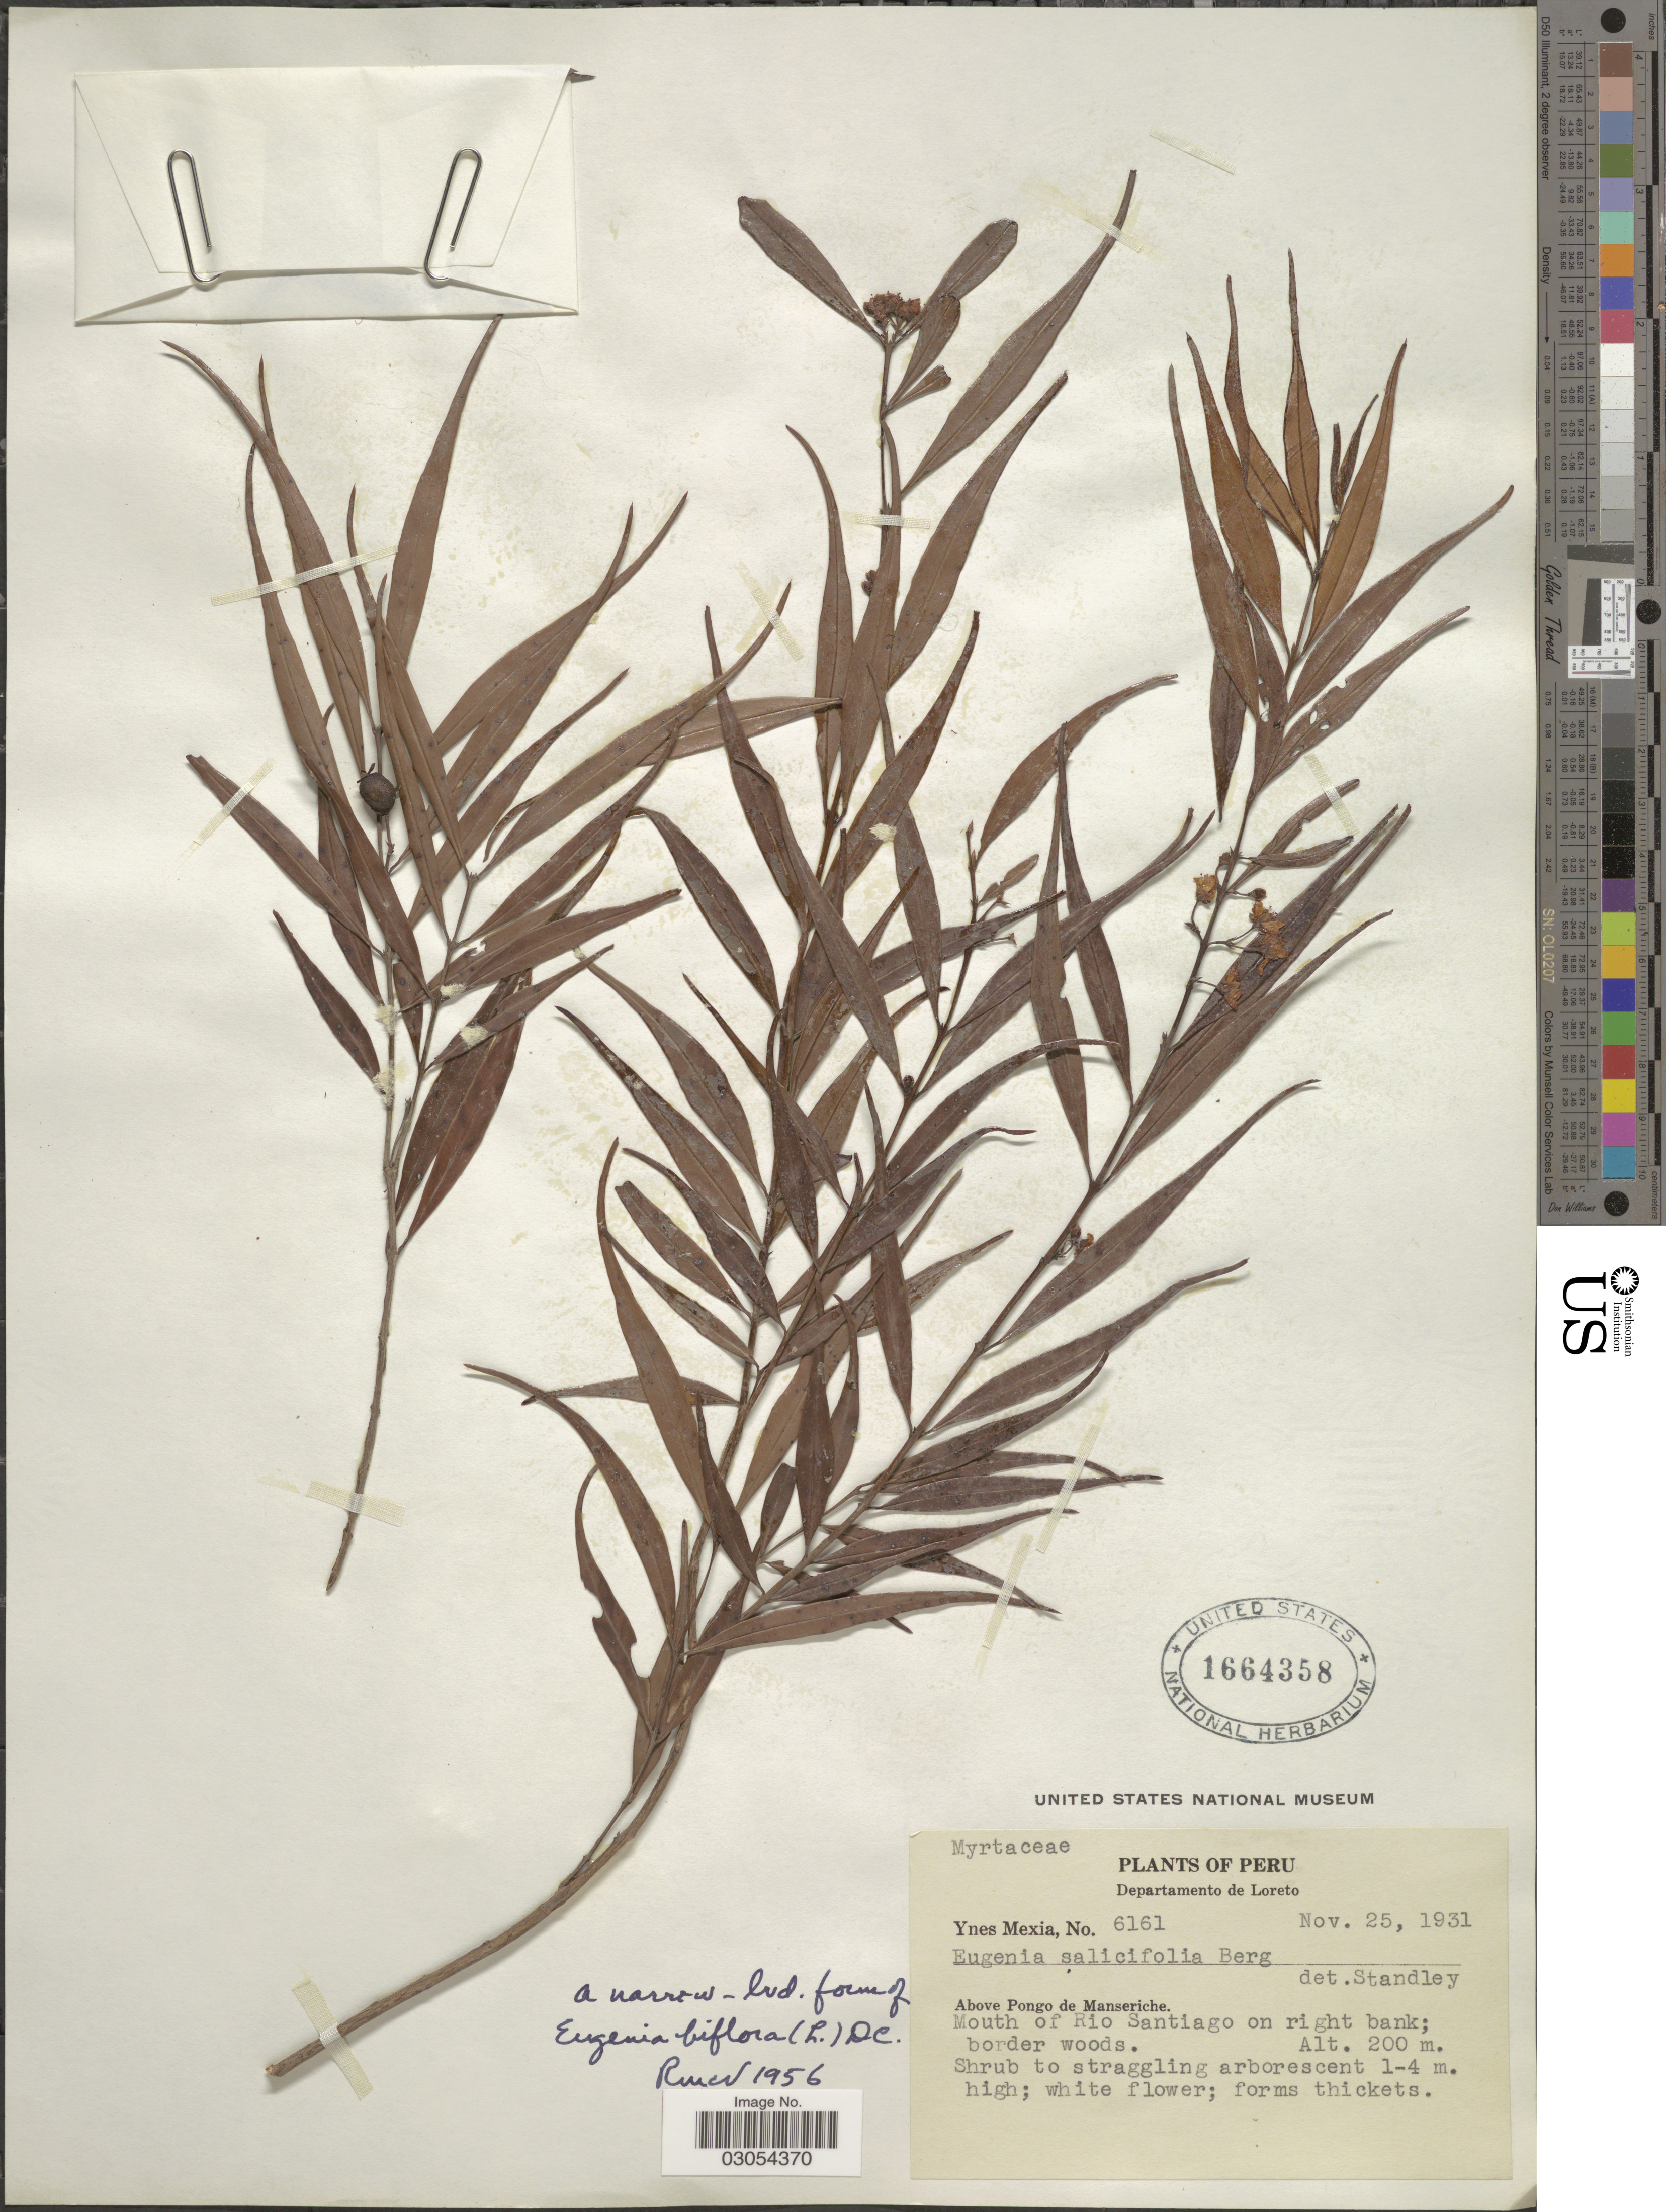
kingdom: Plantae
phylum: Tracheophyta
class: Magnoliopsida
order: Myrtales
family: Myrtaceae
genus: Eugenia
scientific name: Eugenia biflora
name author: (L.) DC.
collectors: Y. Mexia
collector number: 6161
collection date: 1931-11-25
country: Peru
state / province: Loreto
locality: Departamento de Loreto. Above Pongo de Manseriche. Mouth of Rio Santiago on right bank; border woods.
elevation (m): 200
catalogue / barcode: US 1664358